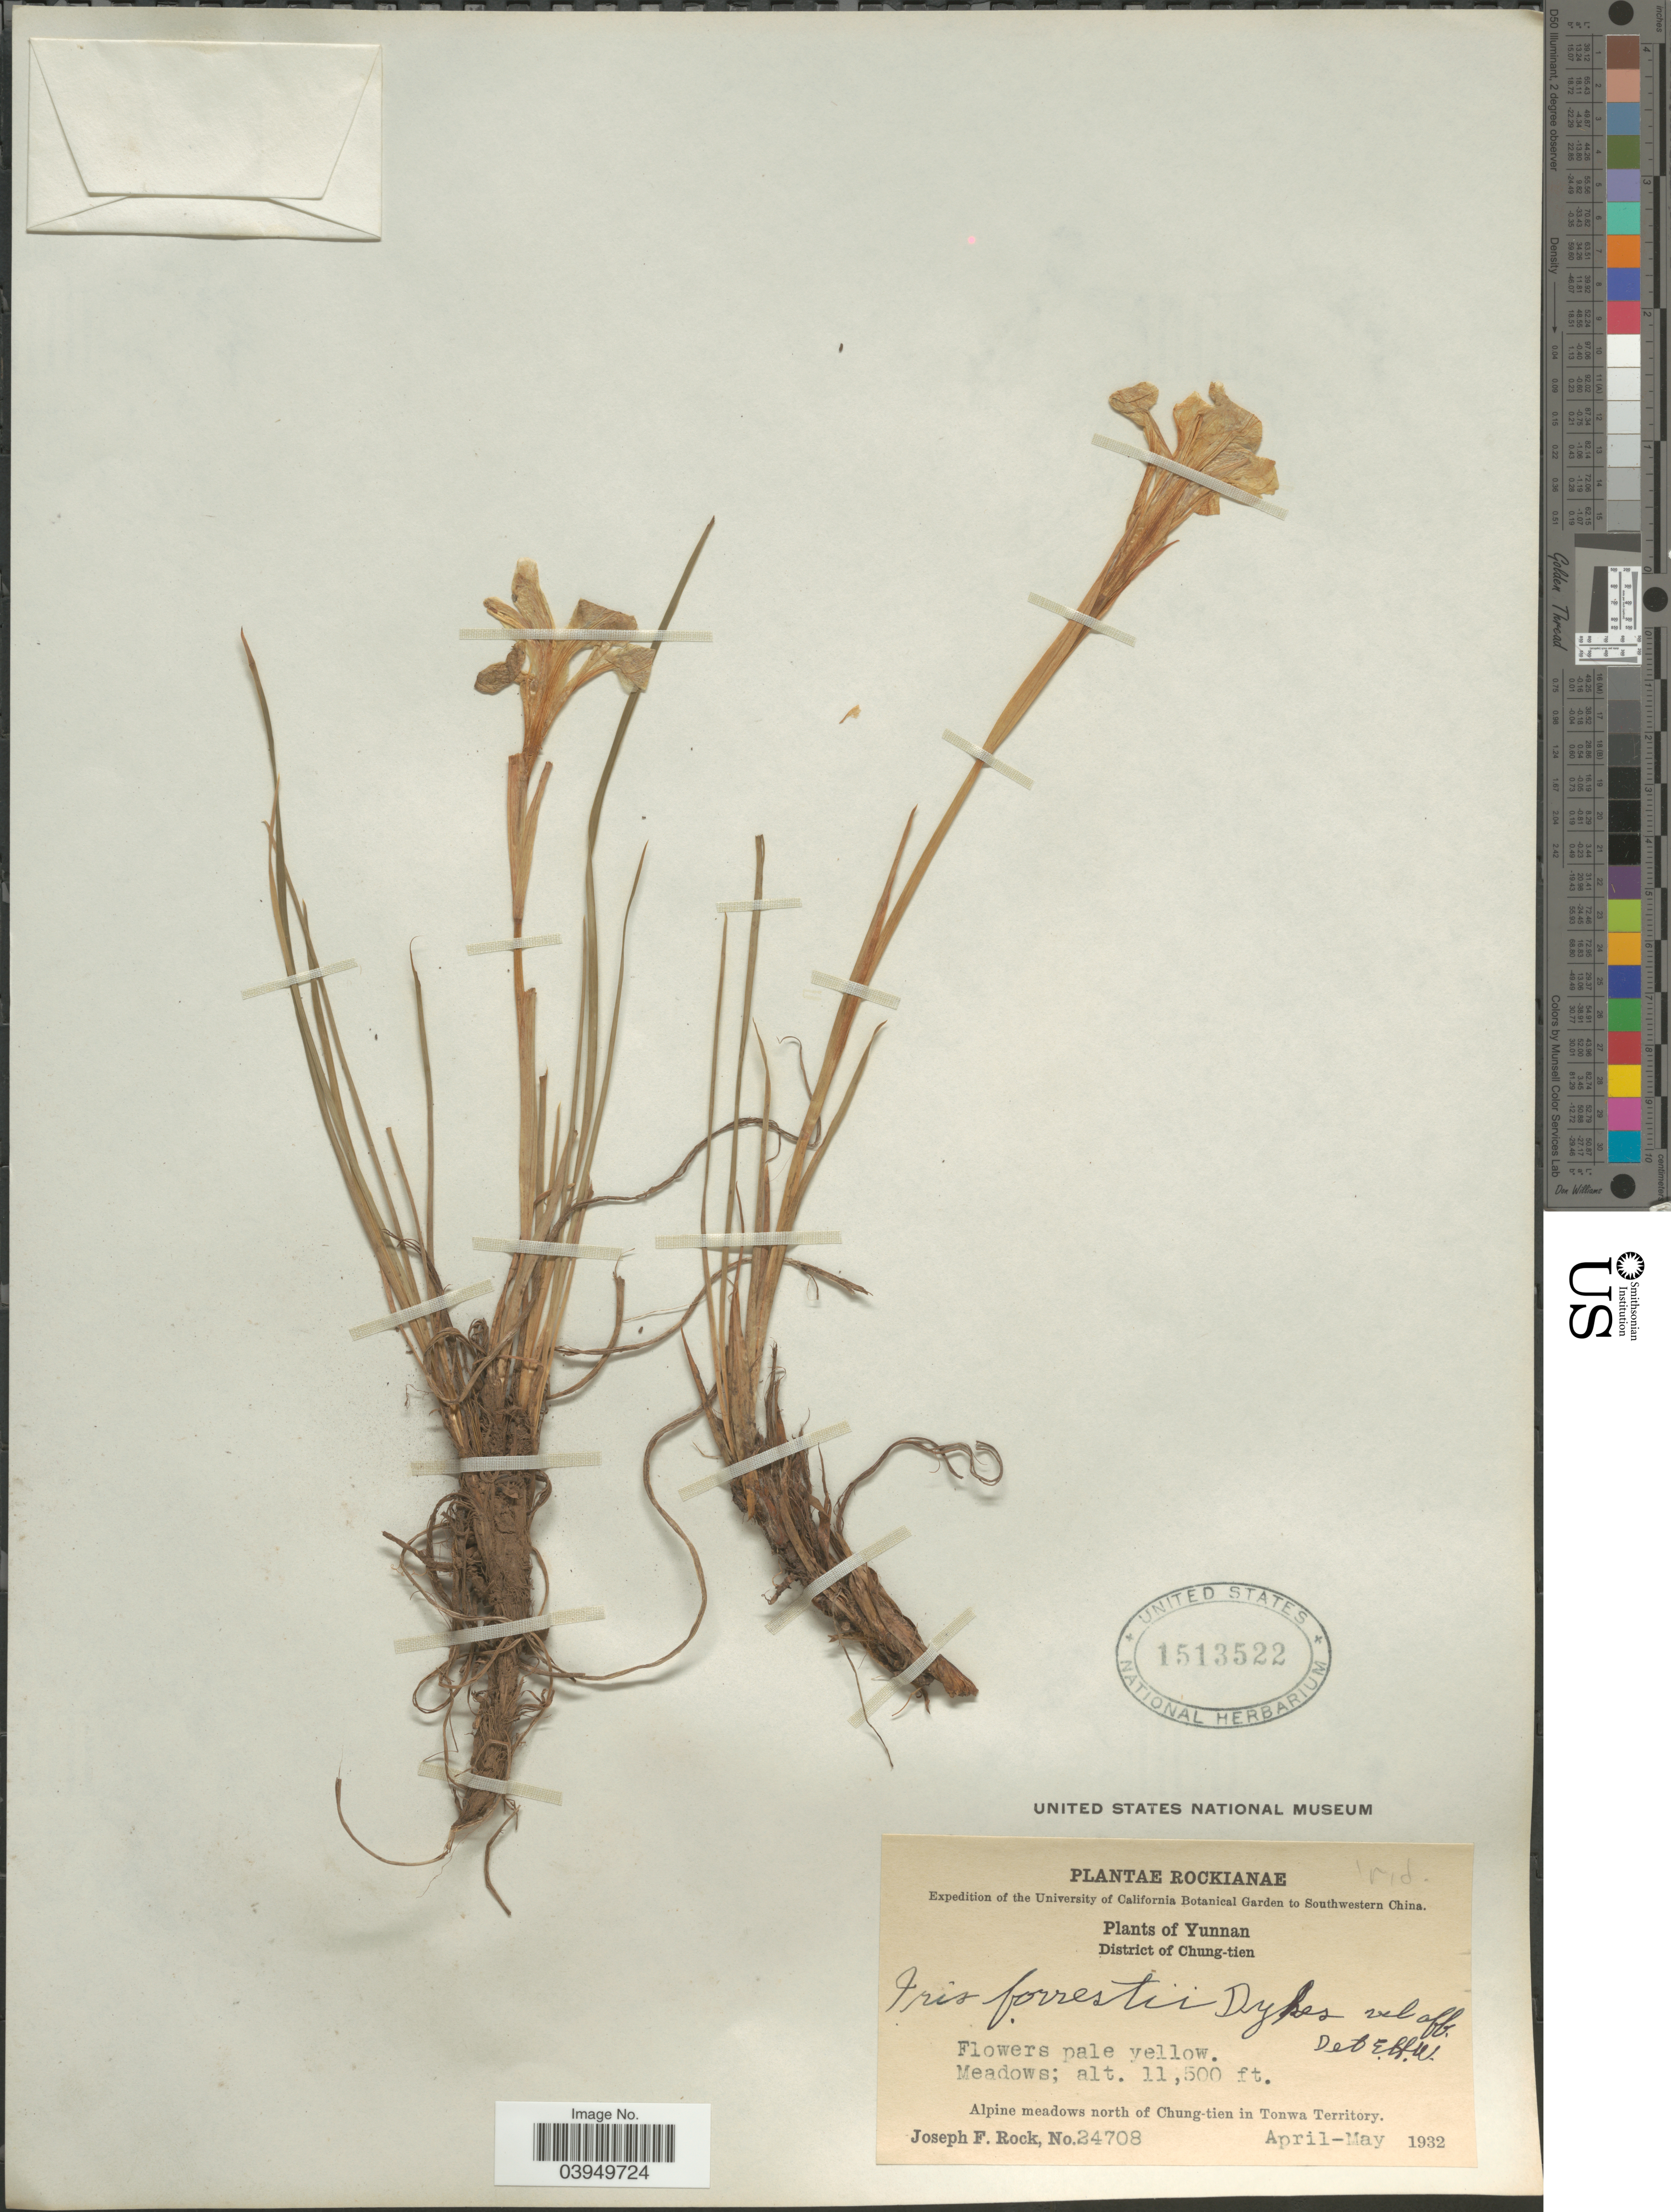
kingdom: Plantae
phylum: Tracheophyta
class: Liliopsida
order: Asparagales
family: Iridaceae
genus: Iris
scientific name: Iris forrestii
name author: Dykes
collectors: J. F. Rock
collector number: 24708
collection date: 1932-04/1932-05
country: China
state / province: Yunnan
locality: Southwestern China. District of Chung-tien. Alpine meadows north of Chung-tien in Tonwa Territory.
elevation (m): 3505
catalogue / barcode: US 1513522